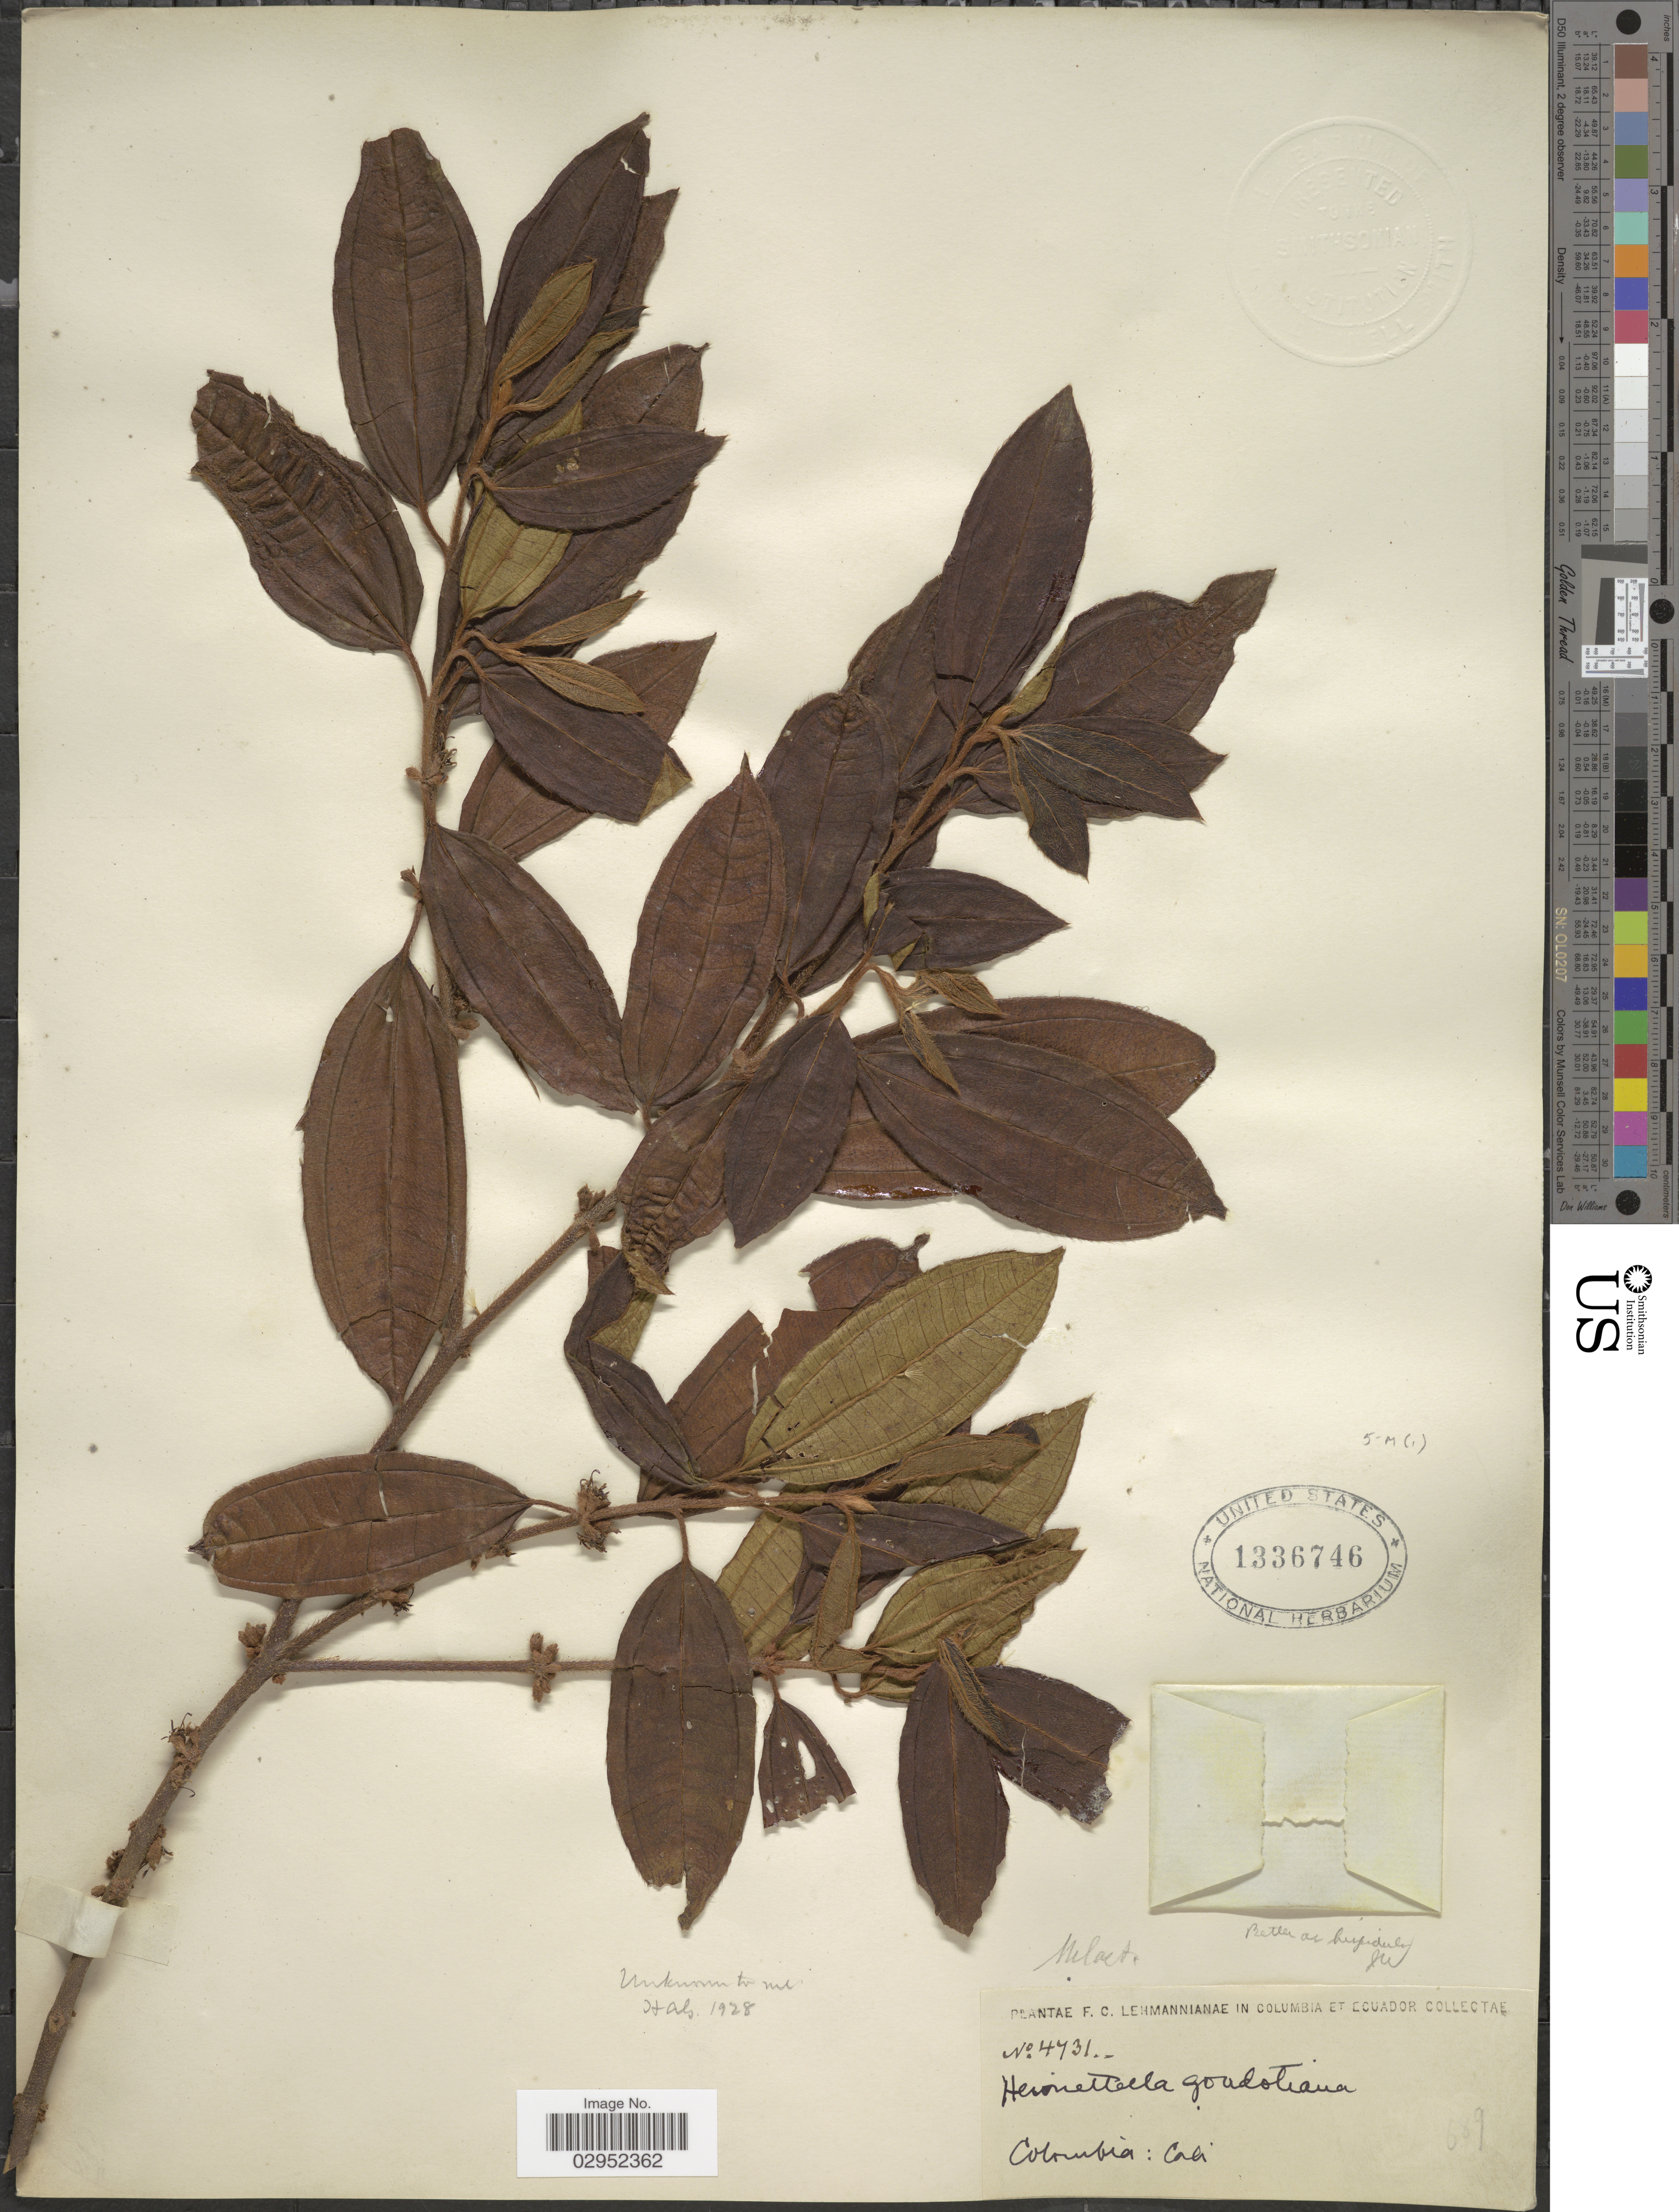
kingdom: Plantae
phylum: Tracheophyta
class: Magnoliopsida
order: Myrtales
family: Melastomataceae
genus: Henriettea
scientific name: Henriettea sp.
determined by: Strong, Mark T., (BOT), Smithsonian Institution - National Museum of Natural History (UNITED STATES)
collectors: F. C. Lehmann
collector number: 4731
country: Colombia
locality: Cali.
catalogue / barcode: US 1336746